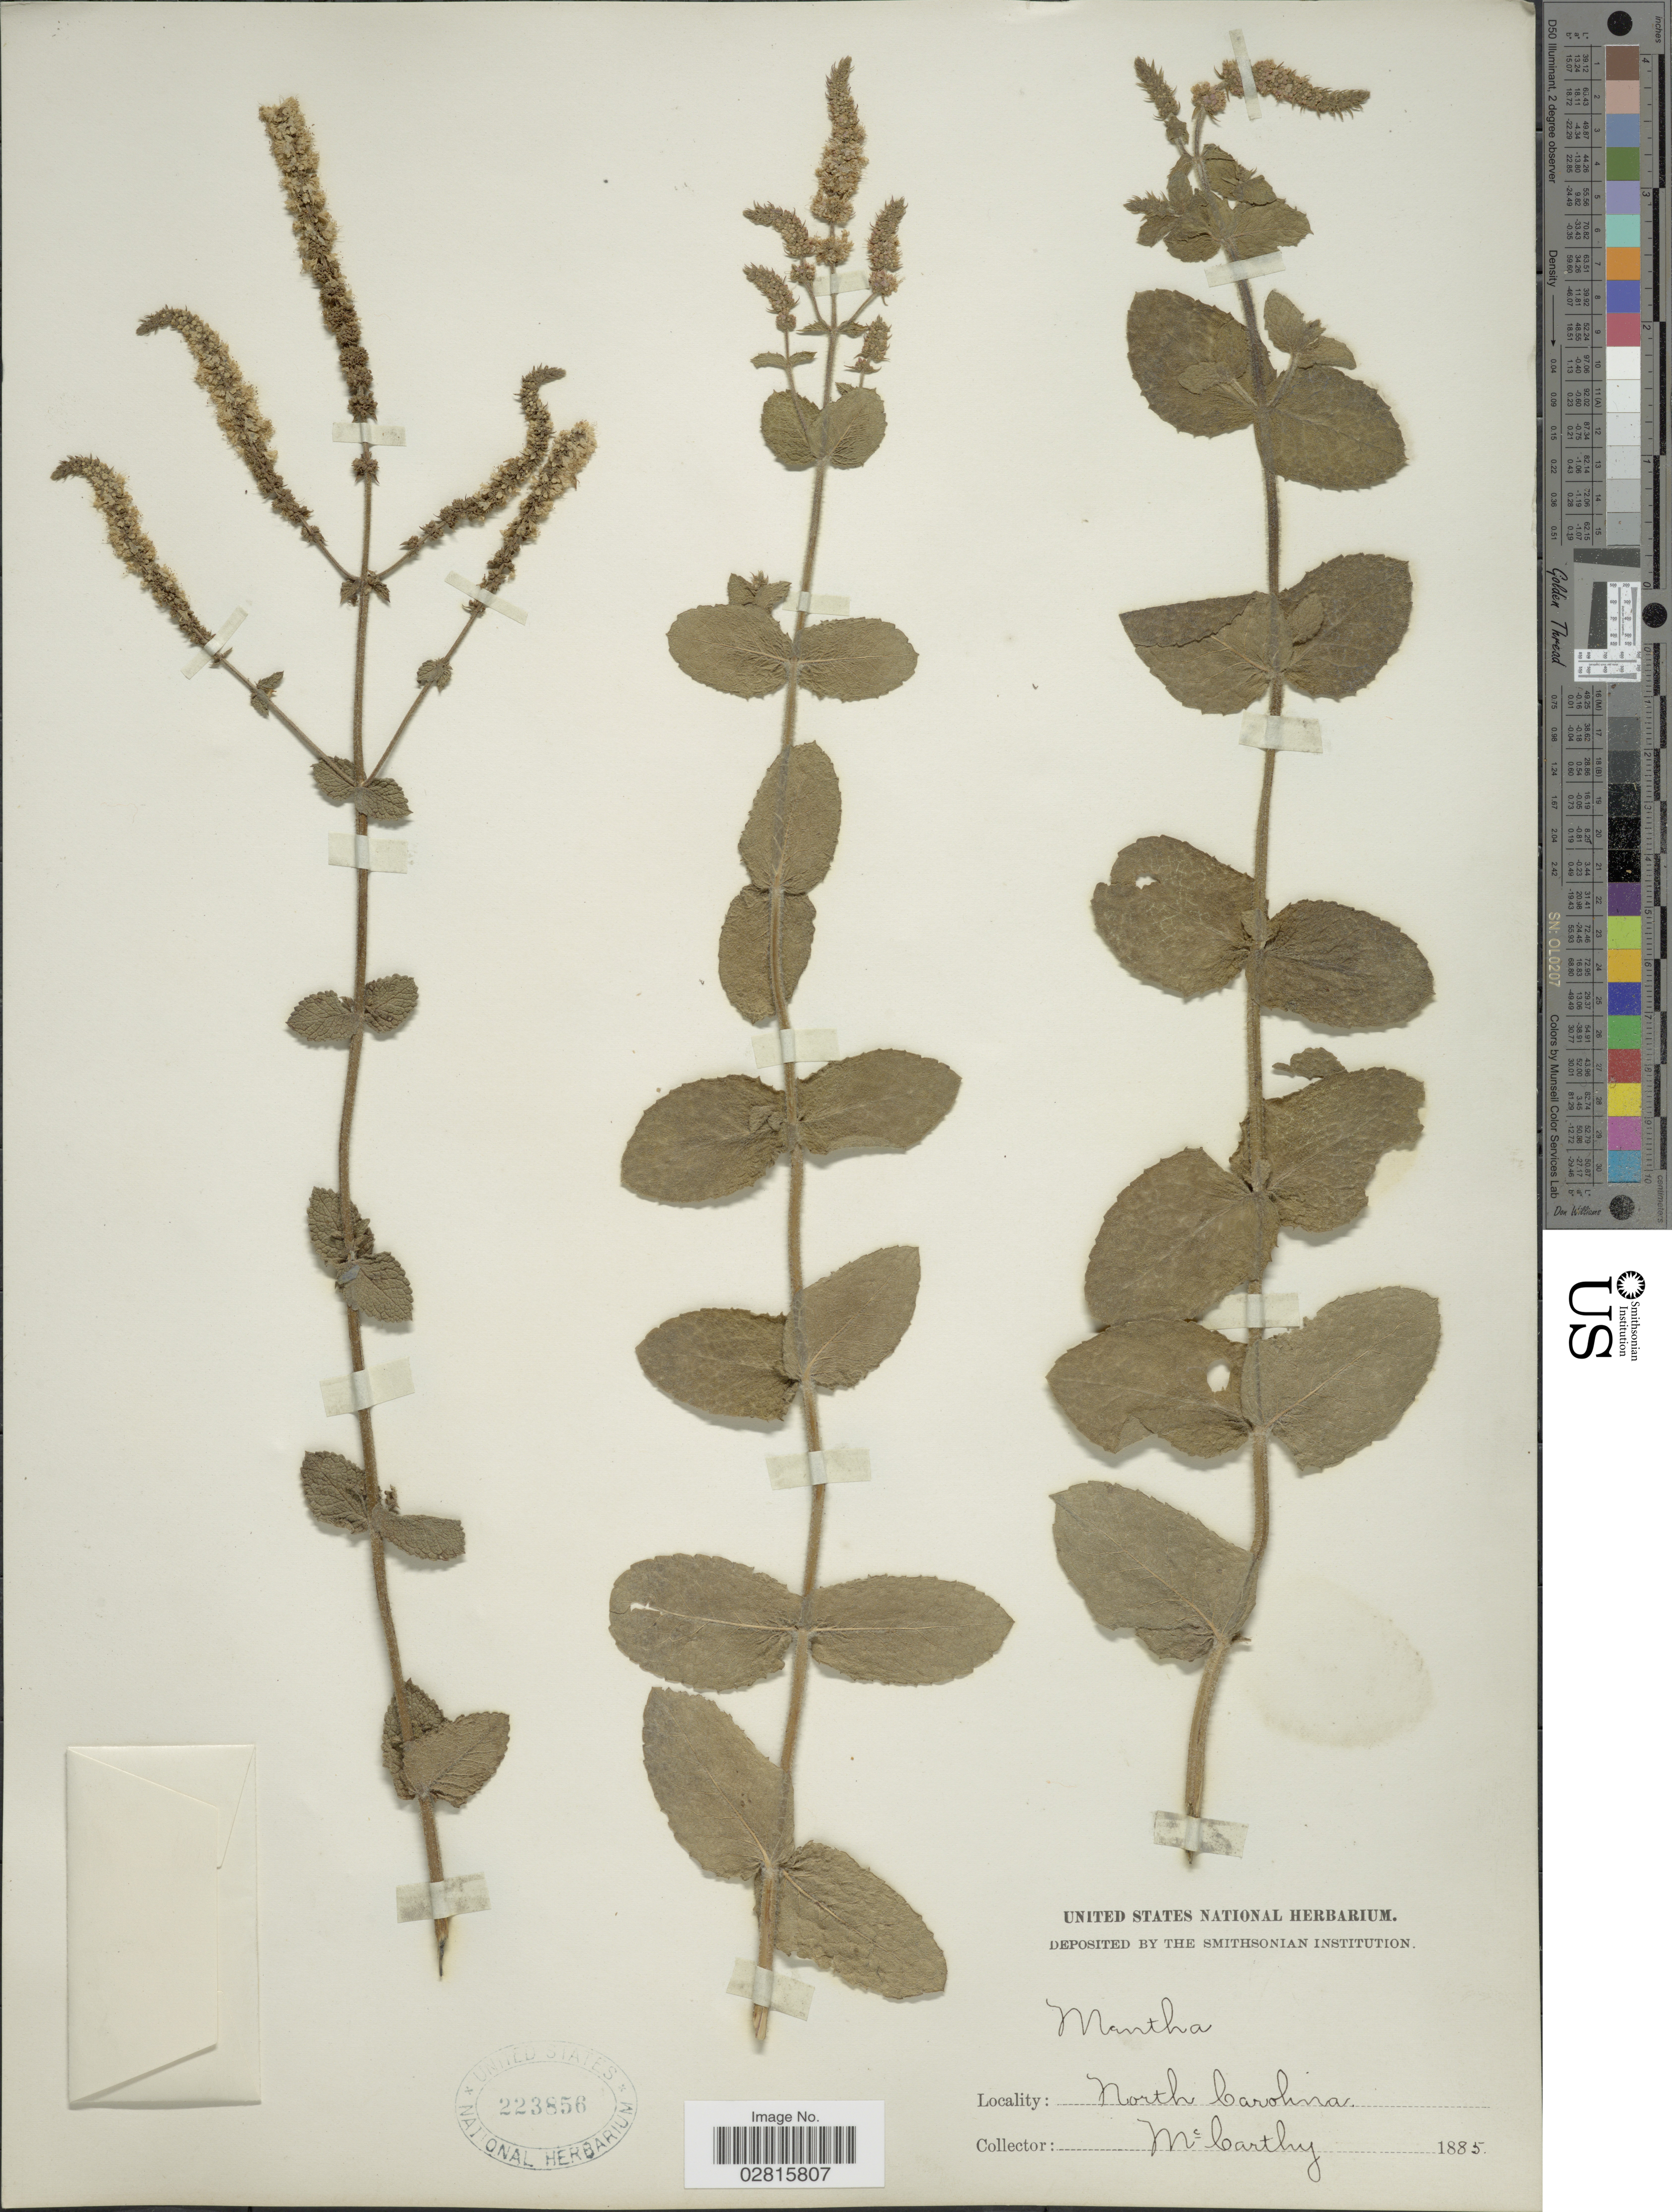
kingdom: Plantae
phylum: Tracheophyta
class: Magnoliopsida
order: Lamiales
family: Lamiaceae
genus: Mentha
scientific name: Mentha rotundifolia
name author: (L.) Huds.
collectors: -- McCarthy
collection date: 1885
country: United States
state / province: North Carolina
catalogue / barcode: US 223856